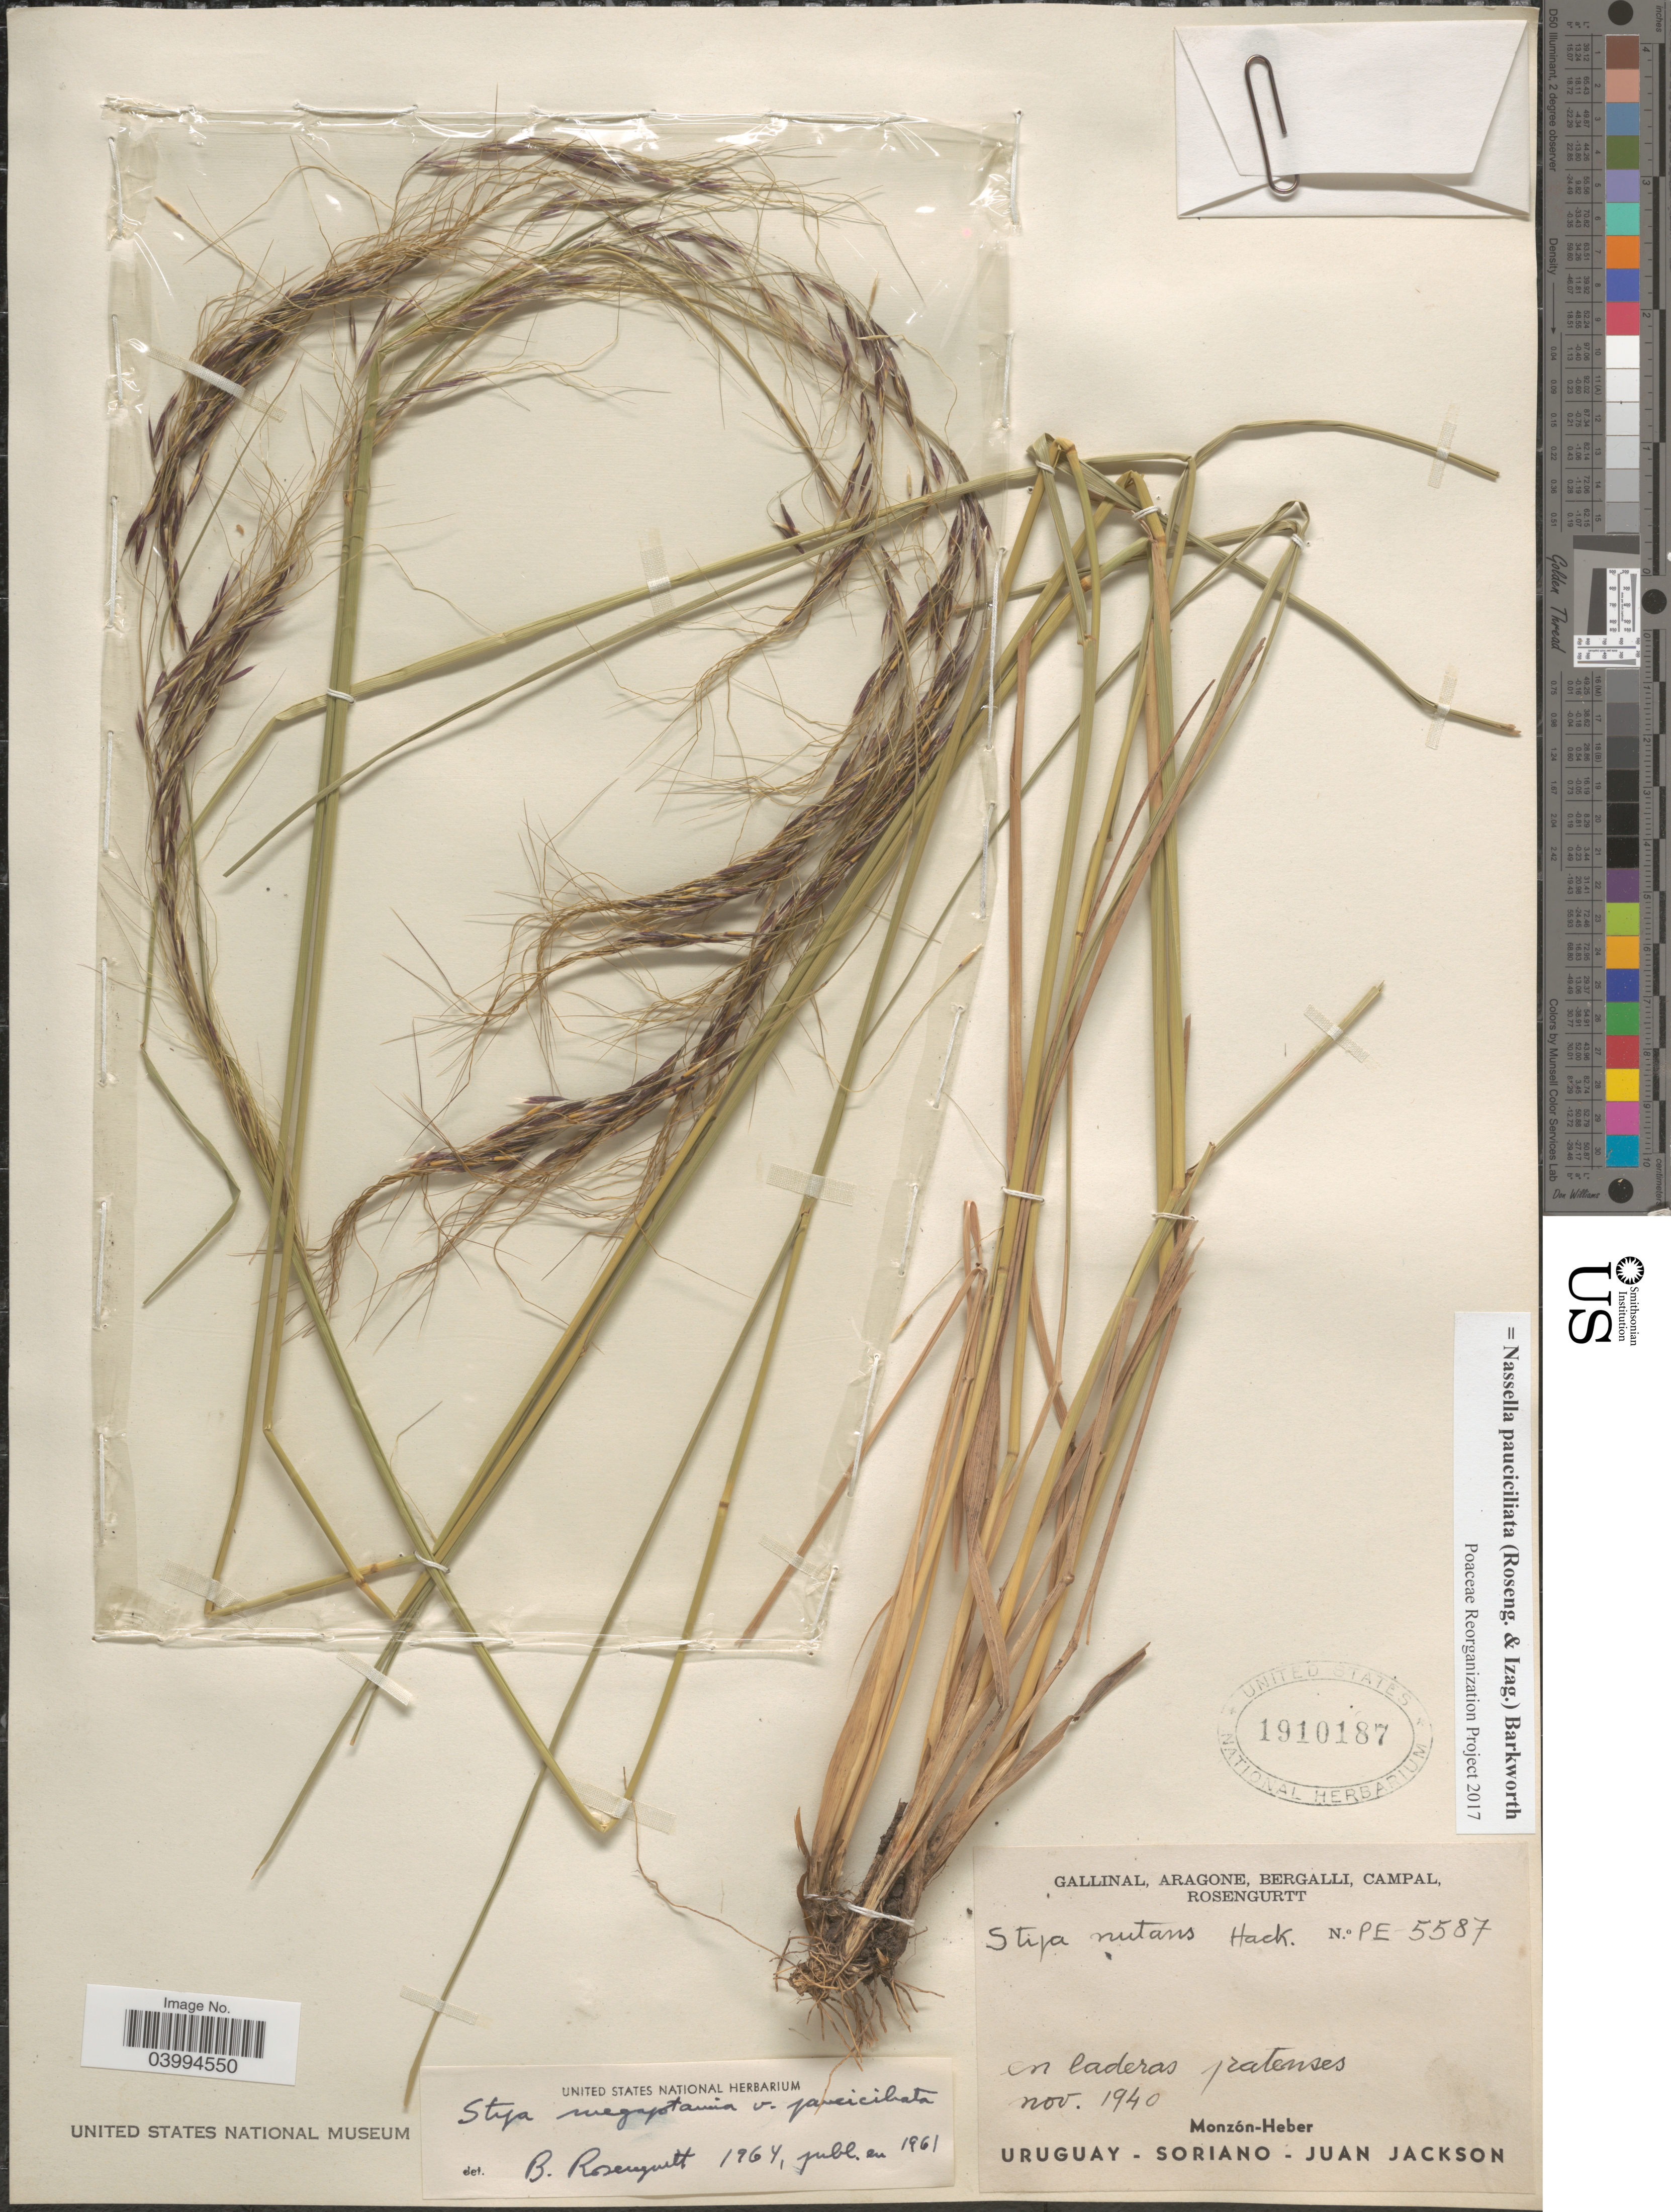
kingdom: Plantae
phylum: Tracheophyta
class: Liliopsida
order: Poales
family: Poaceae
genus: Nassella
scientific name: Nassella pauciciliata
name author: (Roseng. & Izag.) Barkworth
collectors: -. Gallinal, -- Aragone, -- Bergalli, -- Campal & Rosengurtt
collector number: PE-5587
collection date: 1940-11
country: Uruguay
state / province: Soriano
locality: Monzón-Heber. Juan Jackson.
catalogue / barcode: US 1910187